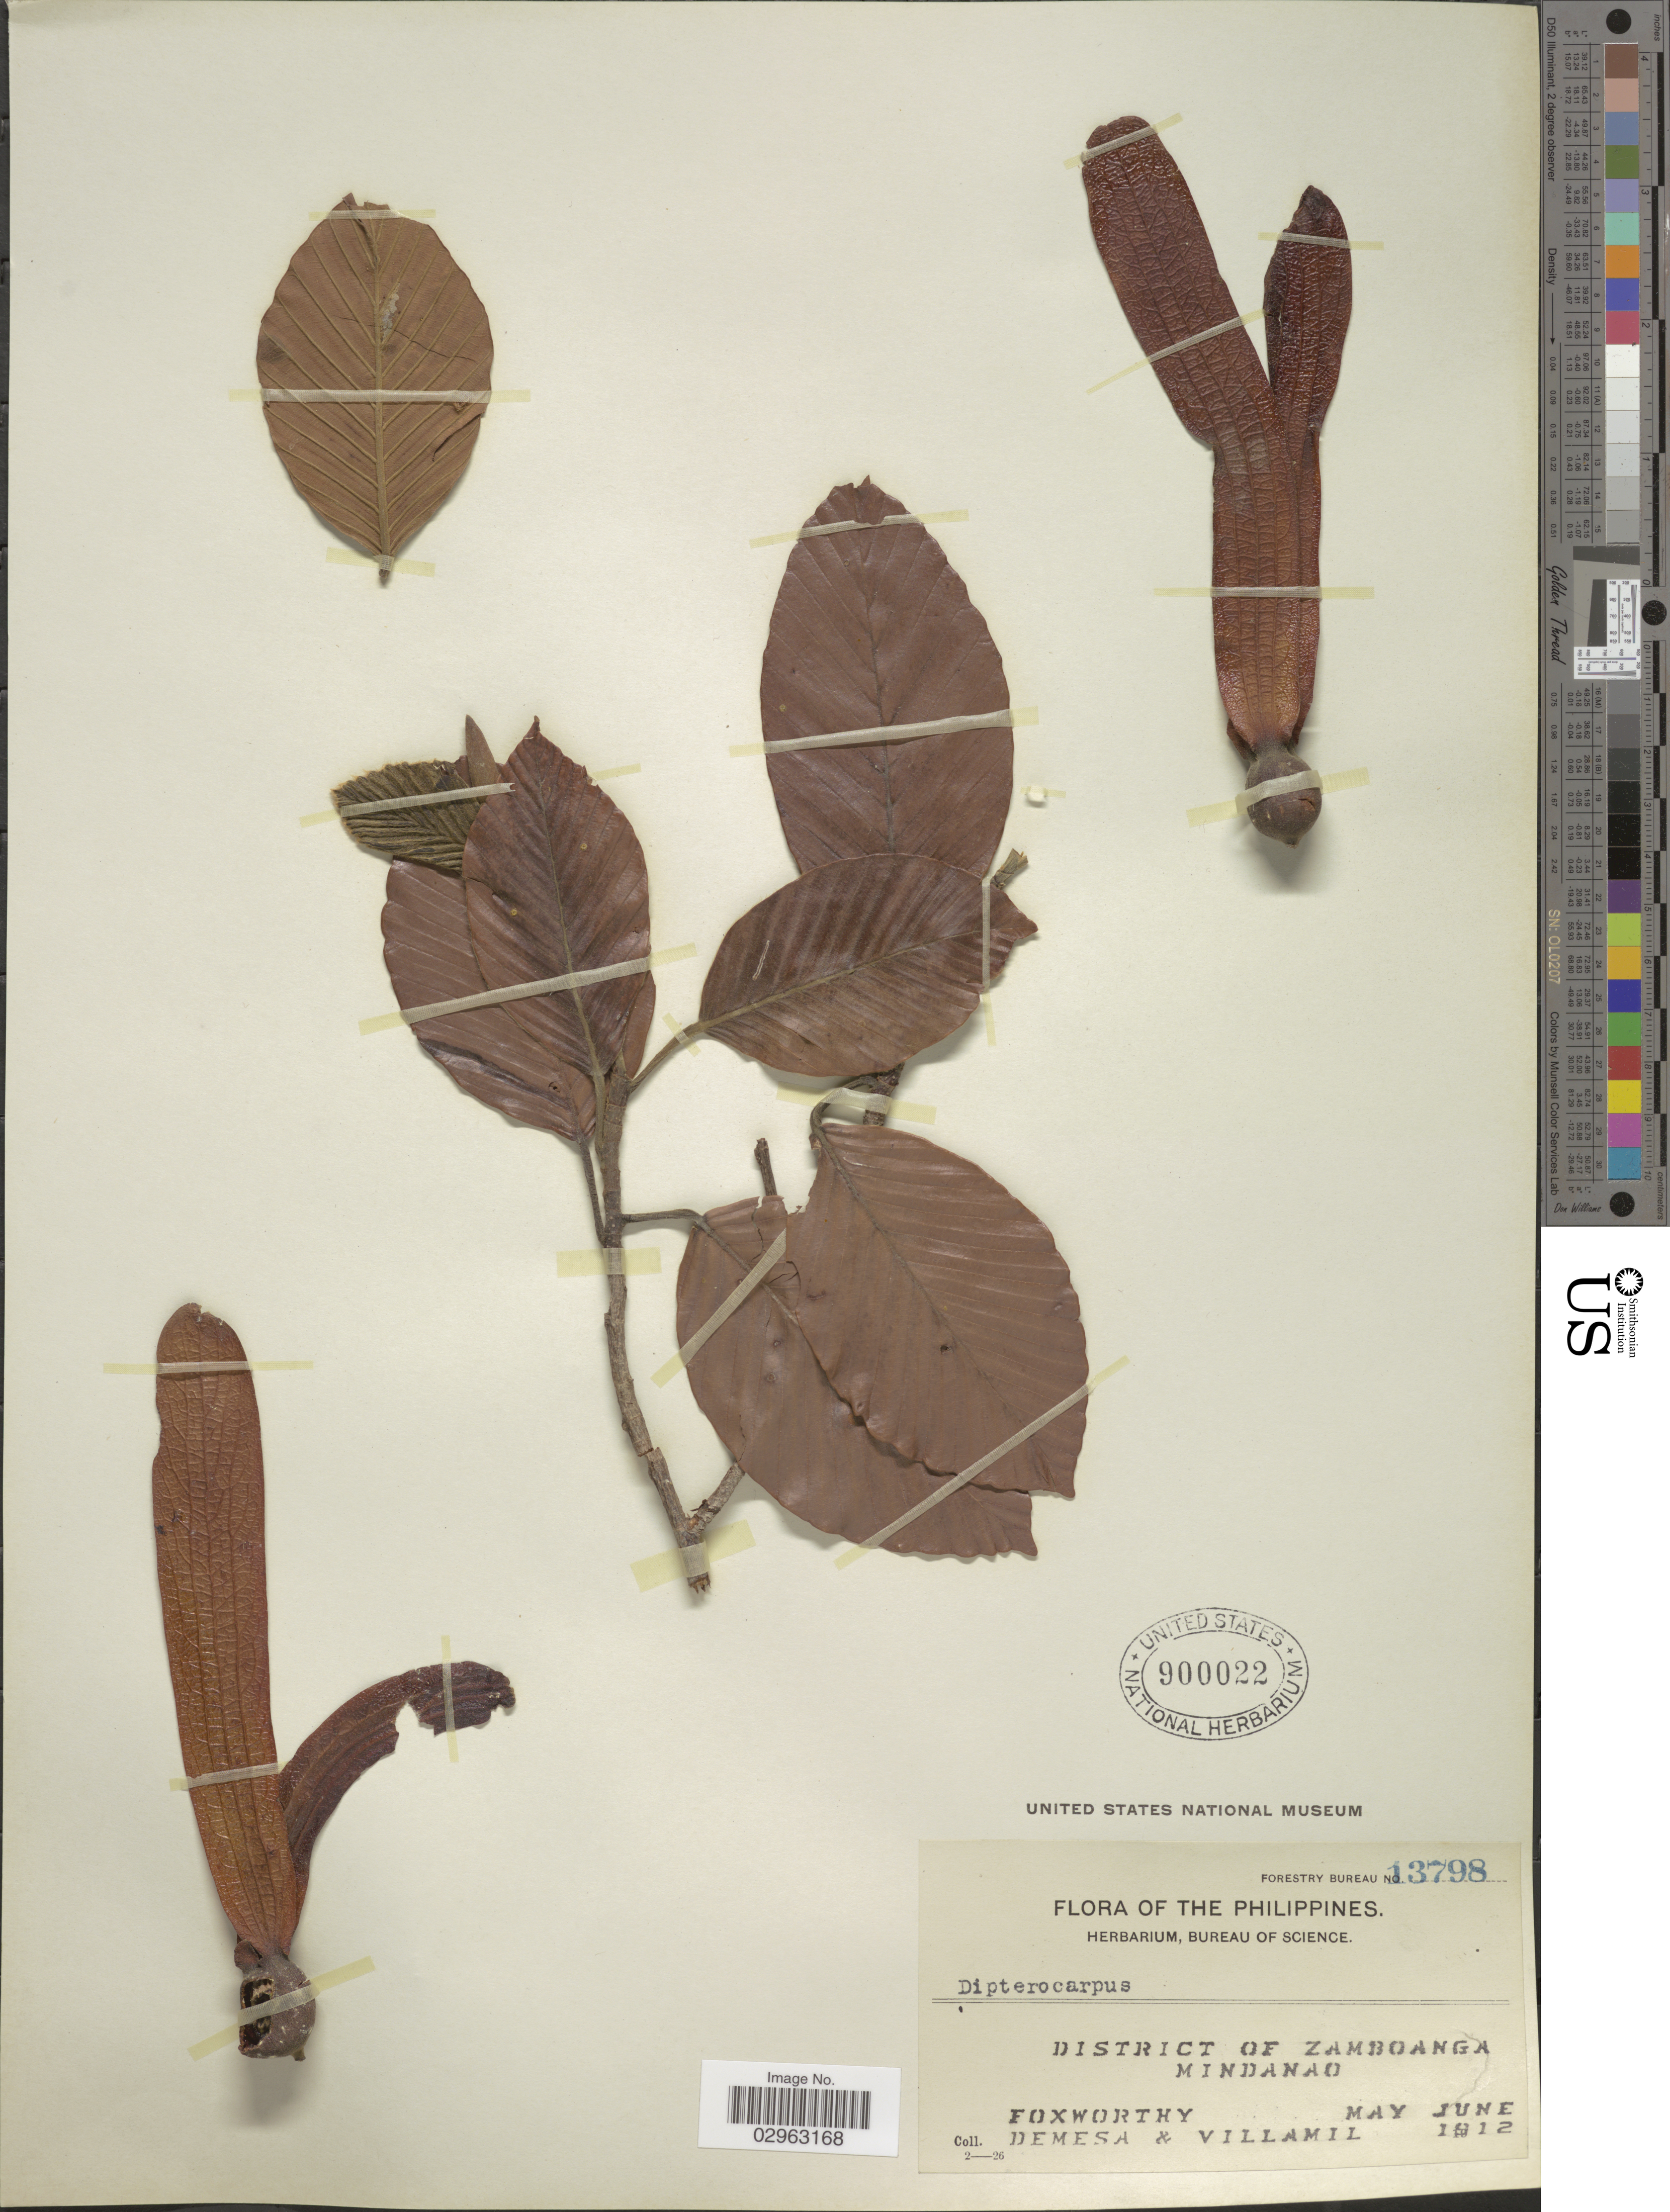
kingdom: Plantae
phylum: Tracheophyta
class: Magnoliopsida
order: Malvales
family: Dipterocarpaceae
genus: Dipterocarpus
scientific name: Dipterocarpus sp.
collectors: Foxworthy, Demesa & Villamil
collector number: Forestry Bureau 13798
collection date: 1912-05/1912-06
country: Philippines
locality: District of Zamboanga, Mindanao.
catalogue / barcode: US 900022